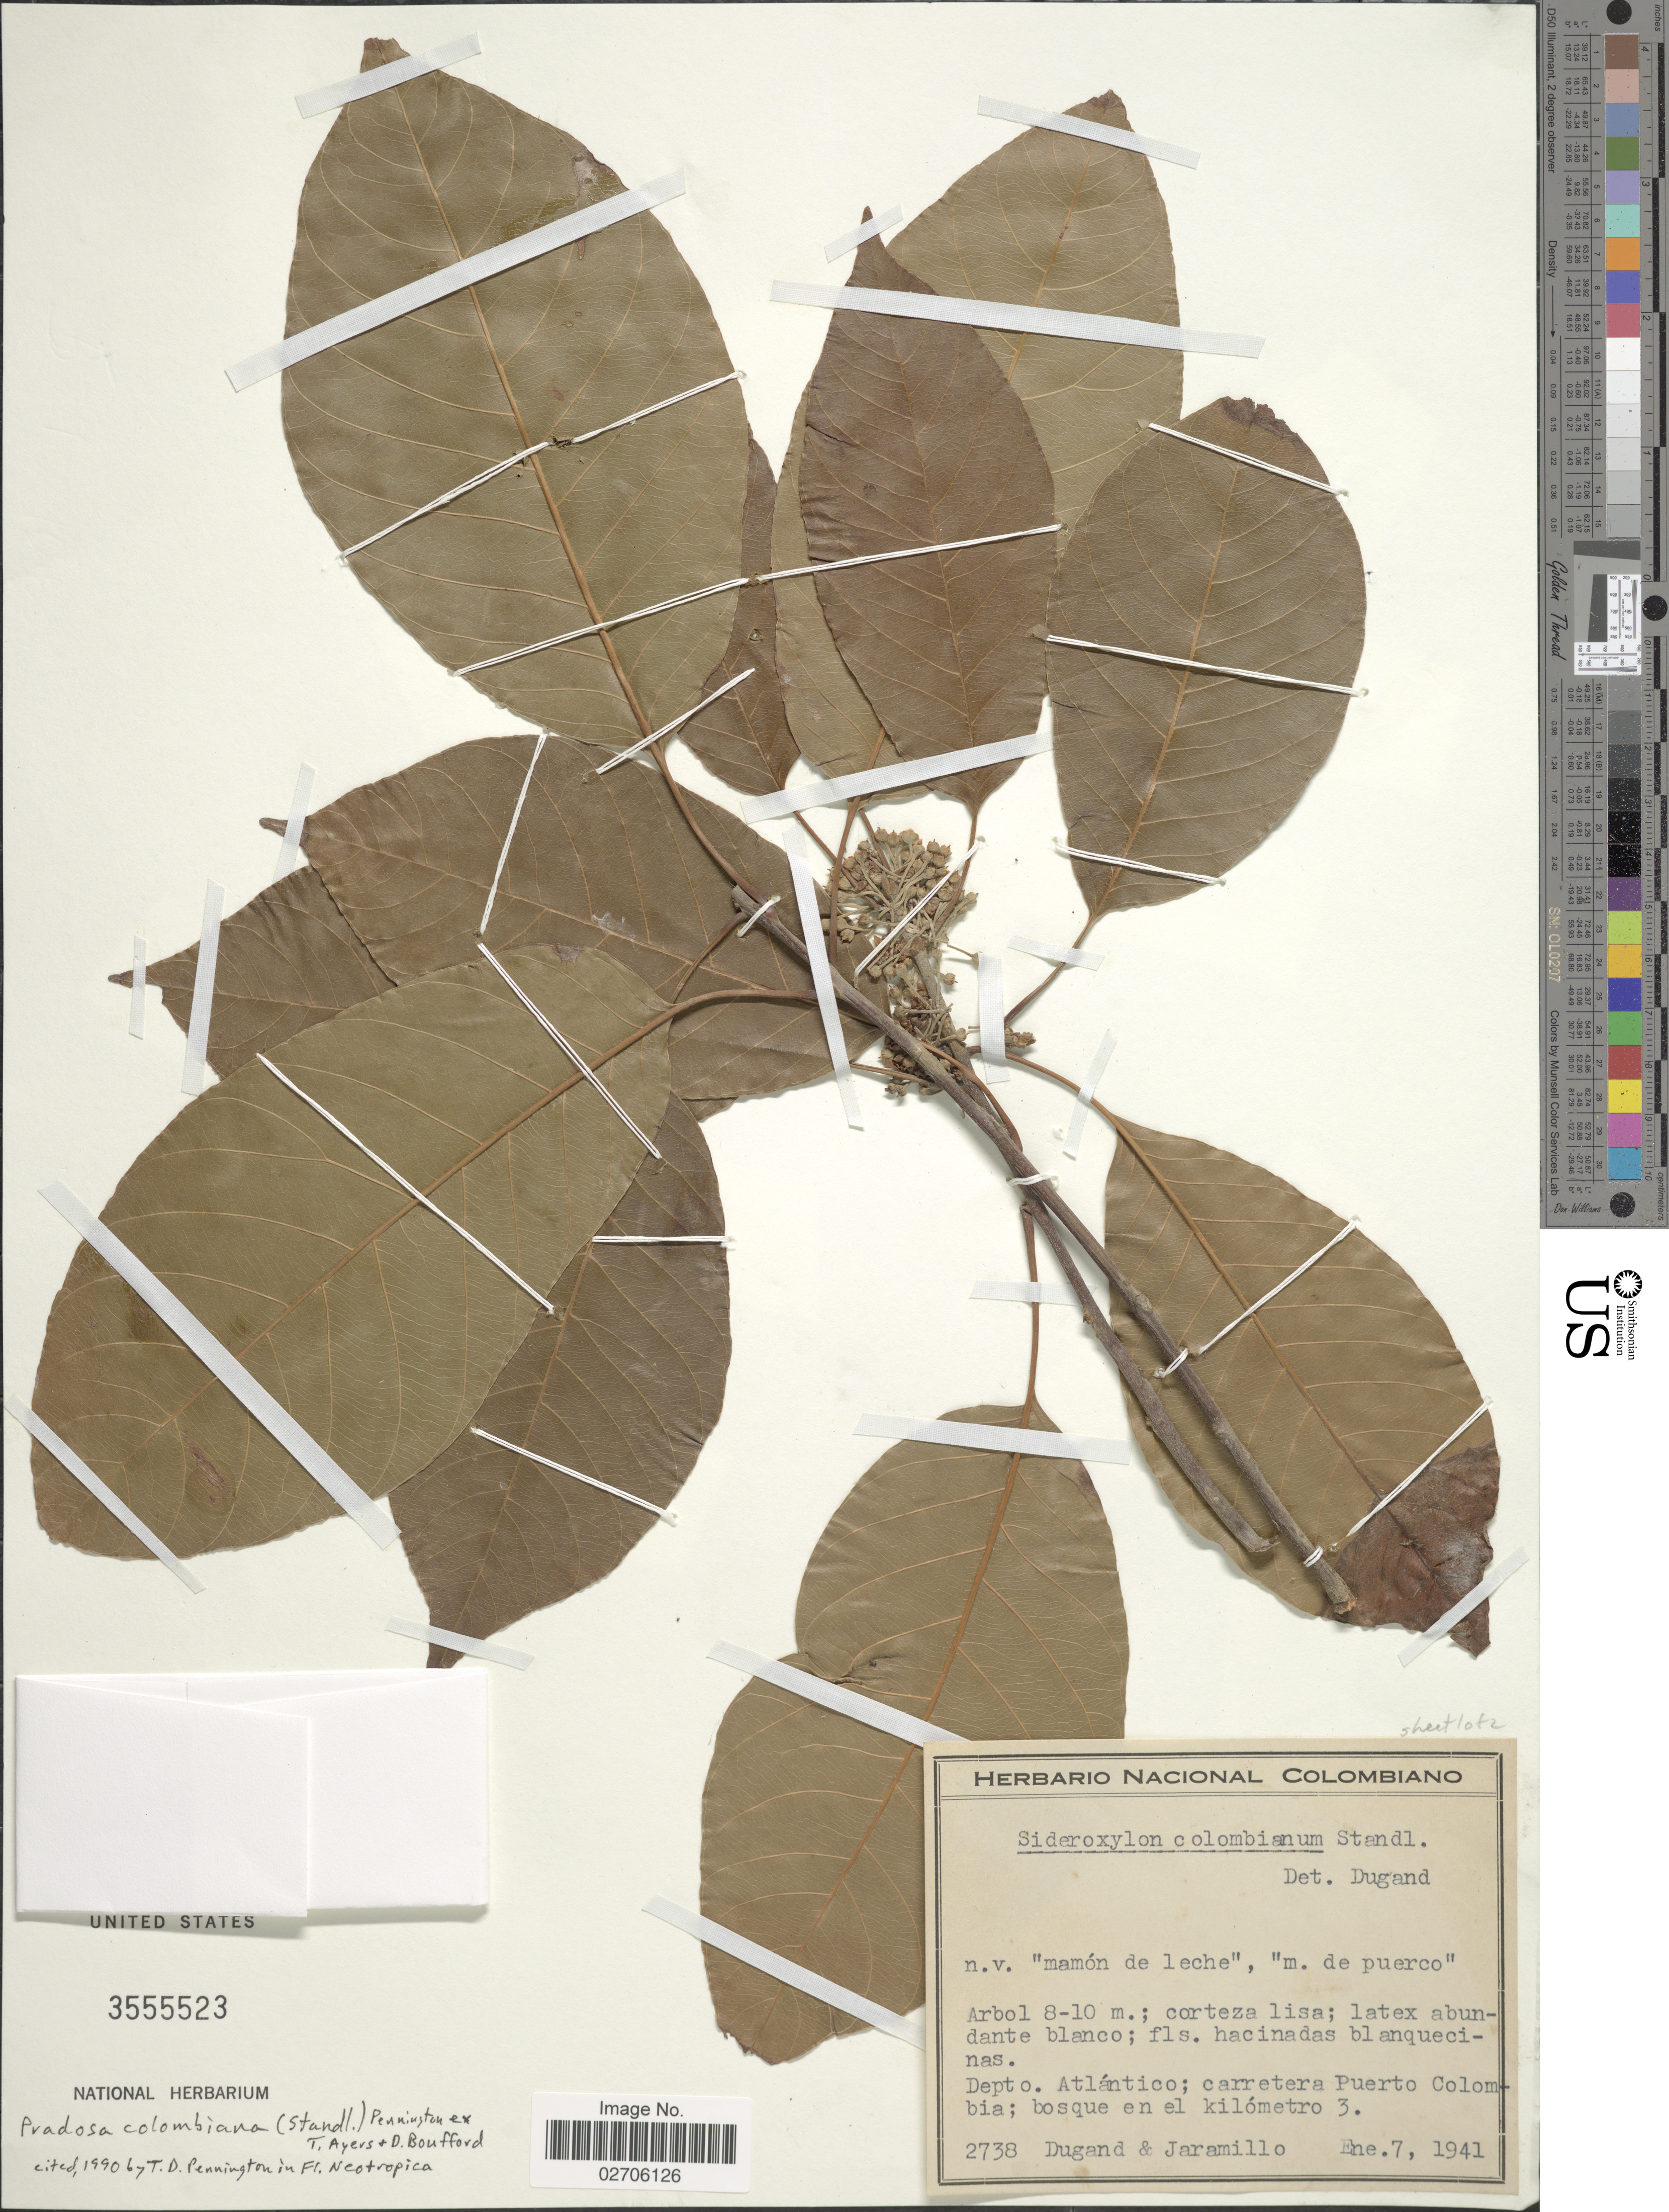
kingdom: Plantae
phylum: Tracheophyta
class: Magnoliopsida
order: Ericales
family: Sapotaceae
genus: Pradosia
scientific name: Pradosia colombiana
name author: (Standl.) T.D. Penn. ex T.J. Ayers & Boufford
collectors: Dugand, -- & Jaramillo, --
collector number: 2738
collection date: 1941-01-07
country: Colombia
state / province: Atlántico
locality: Dept. Atlántico; carretera Puerto Colombia; bosque en el kilómetro 3.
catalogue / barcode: US 3555523